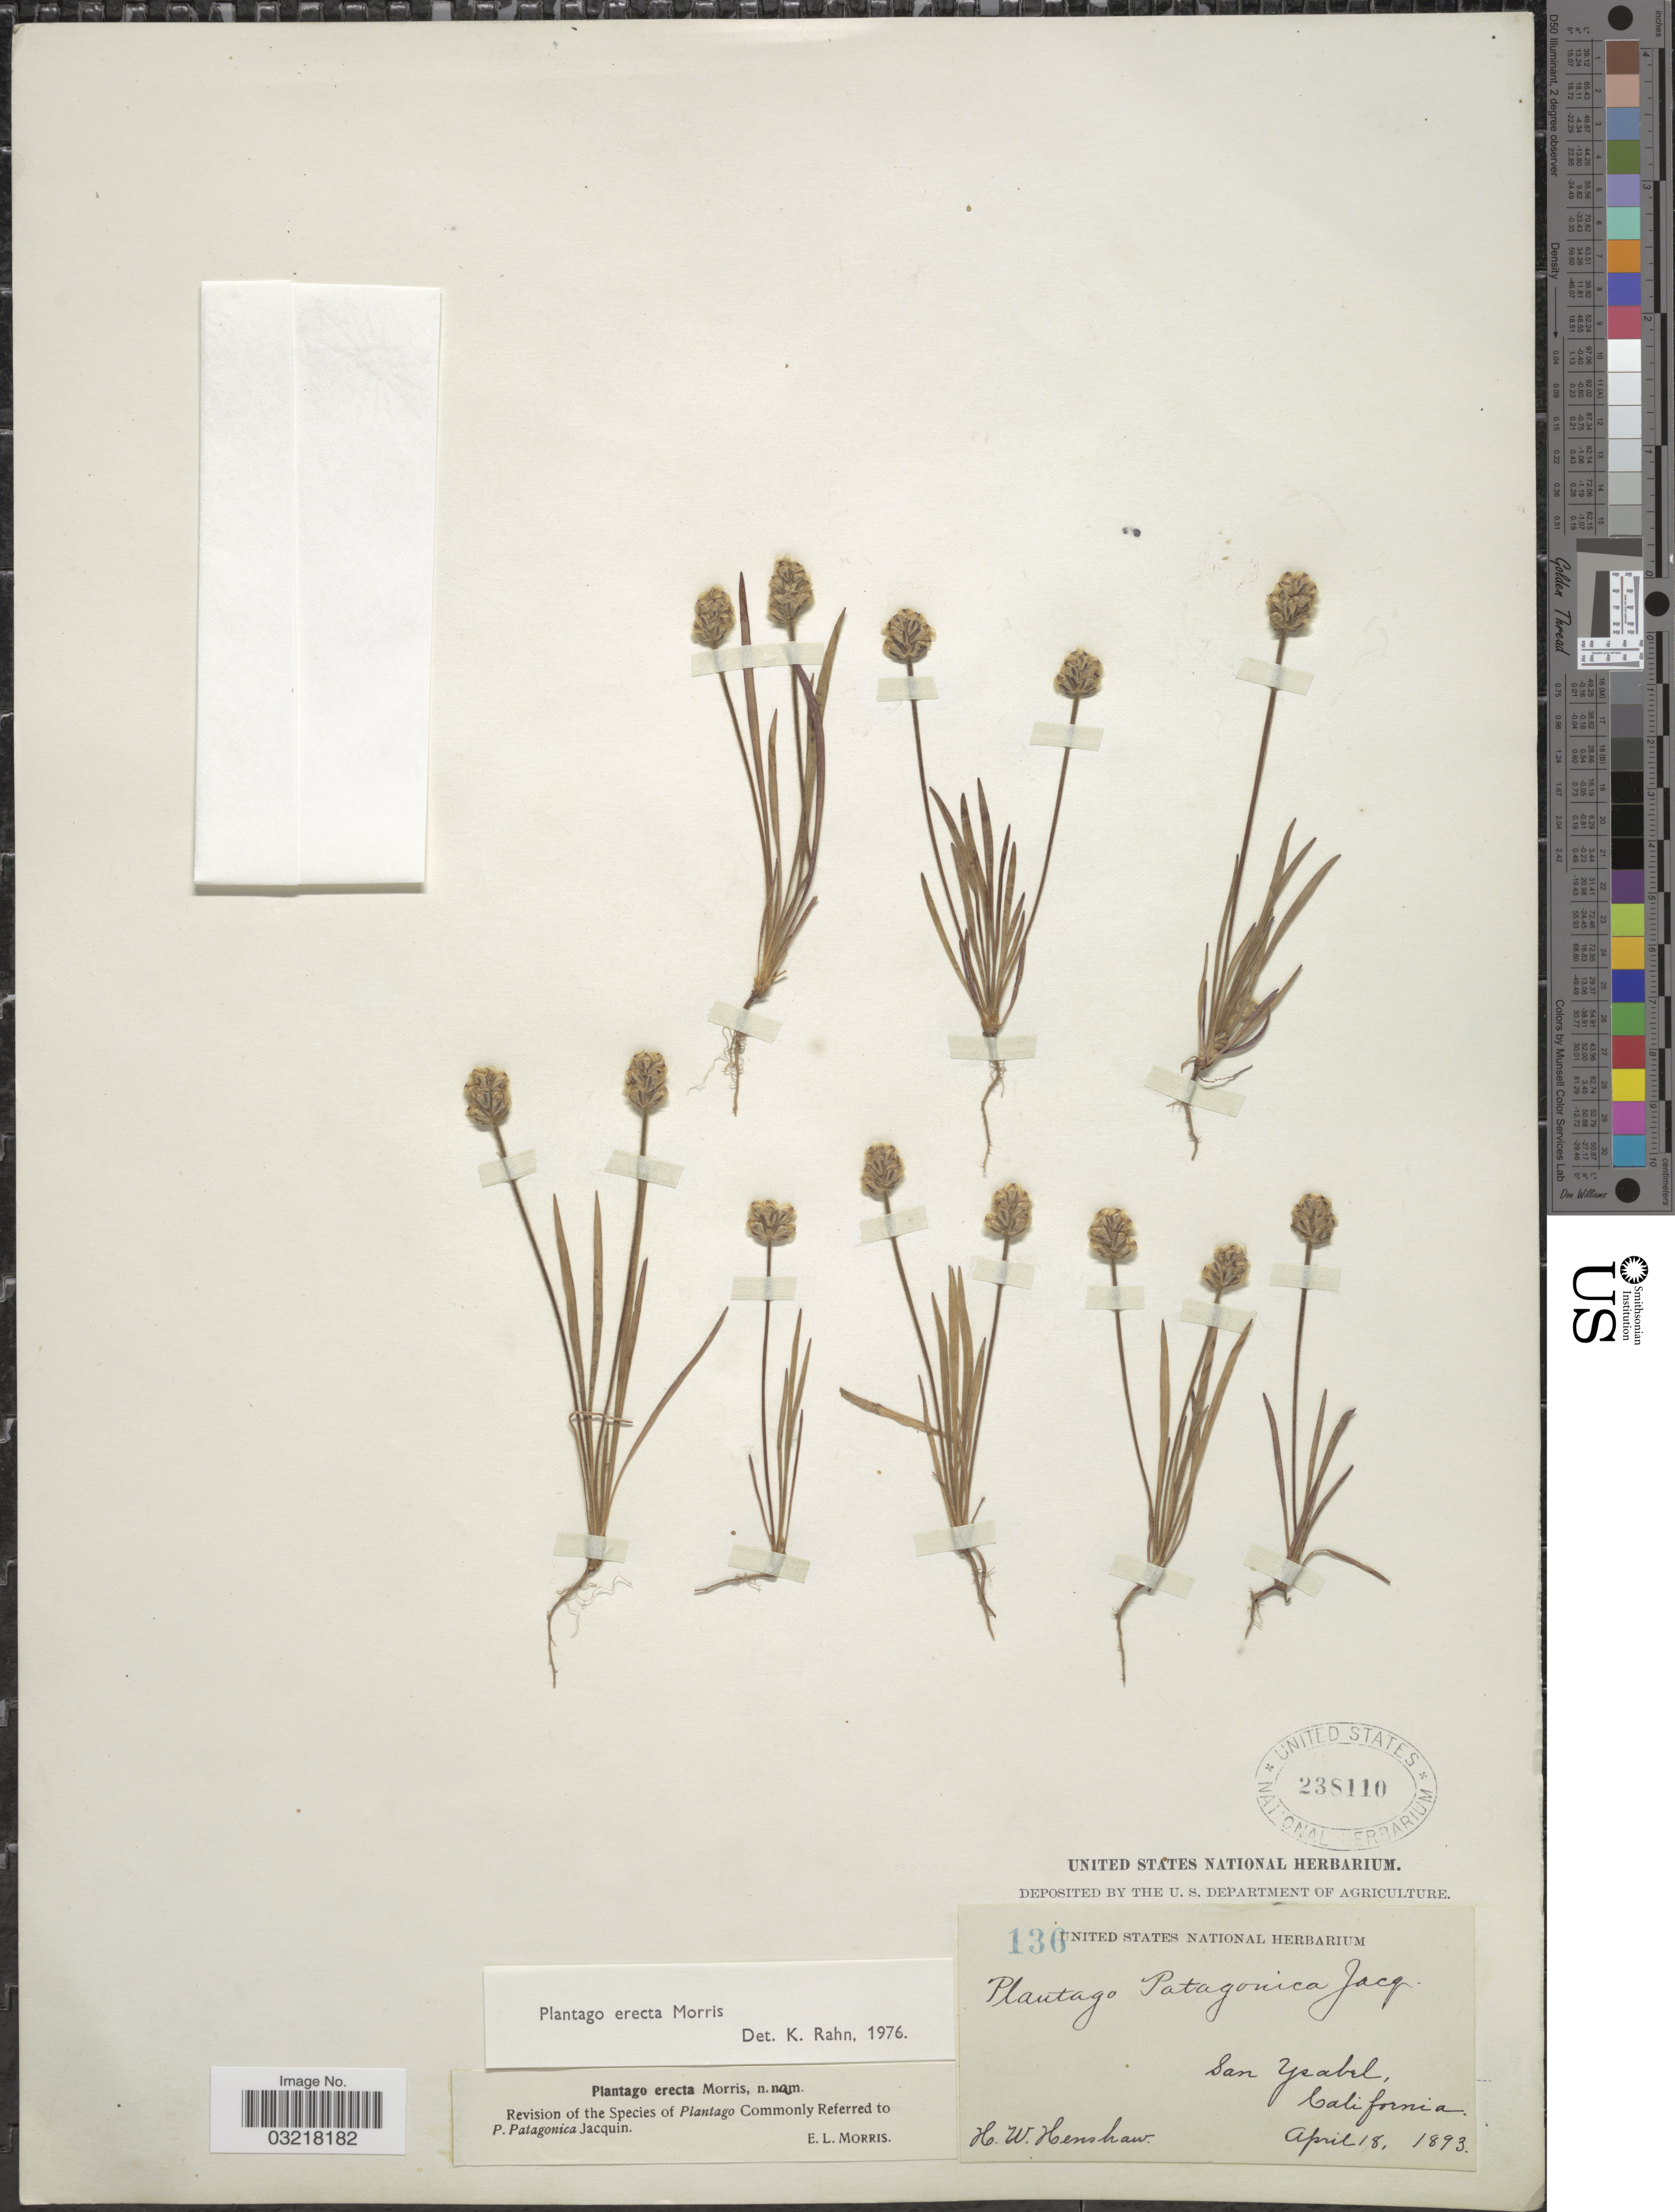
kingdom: Plantae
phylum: Tracheophyta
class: Magnoliopsida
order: Lamiales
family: Plantaginaceae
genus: Plantago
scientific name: Plantago erecta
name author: Morris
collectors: H. Henshaw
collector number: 136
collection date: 1893-04-18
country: United States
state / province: California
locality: San Ysabel.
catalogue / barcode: US 238110